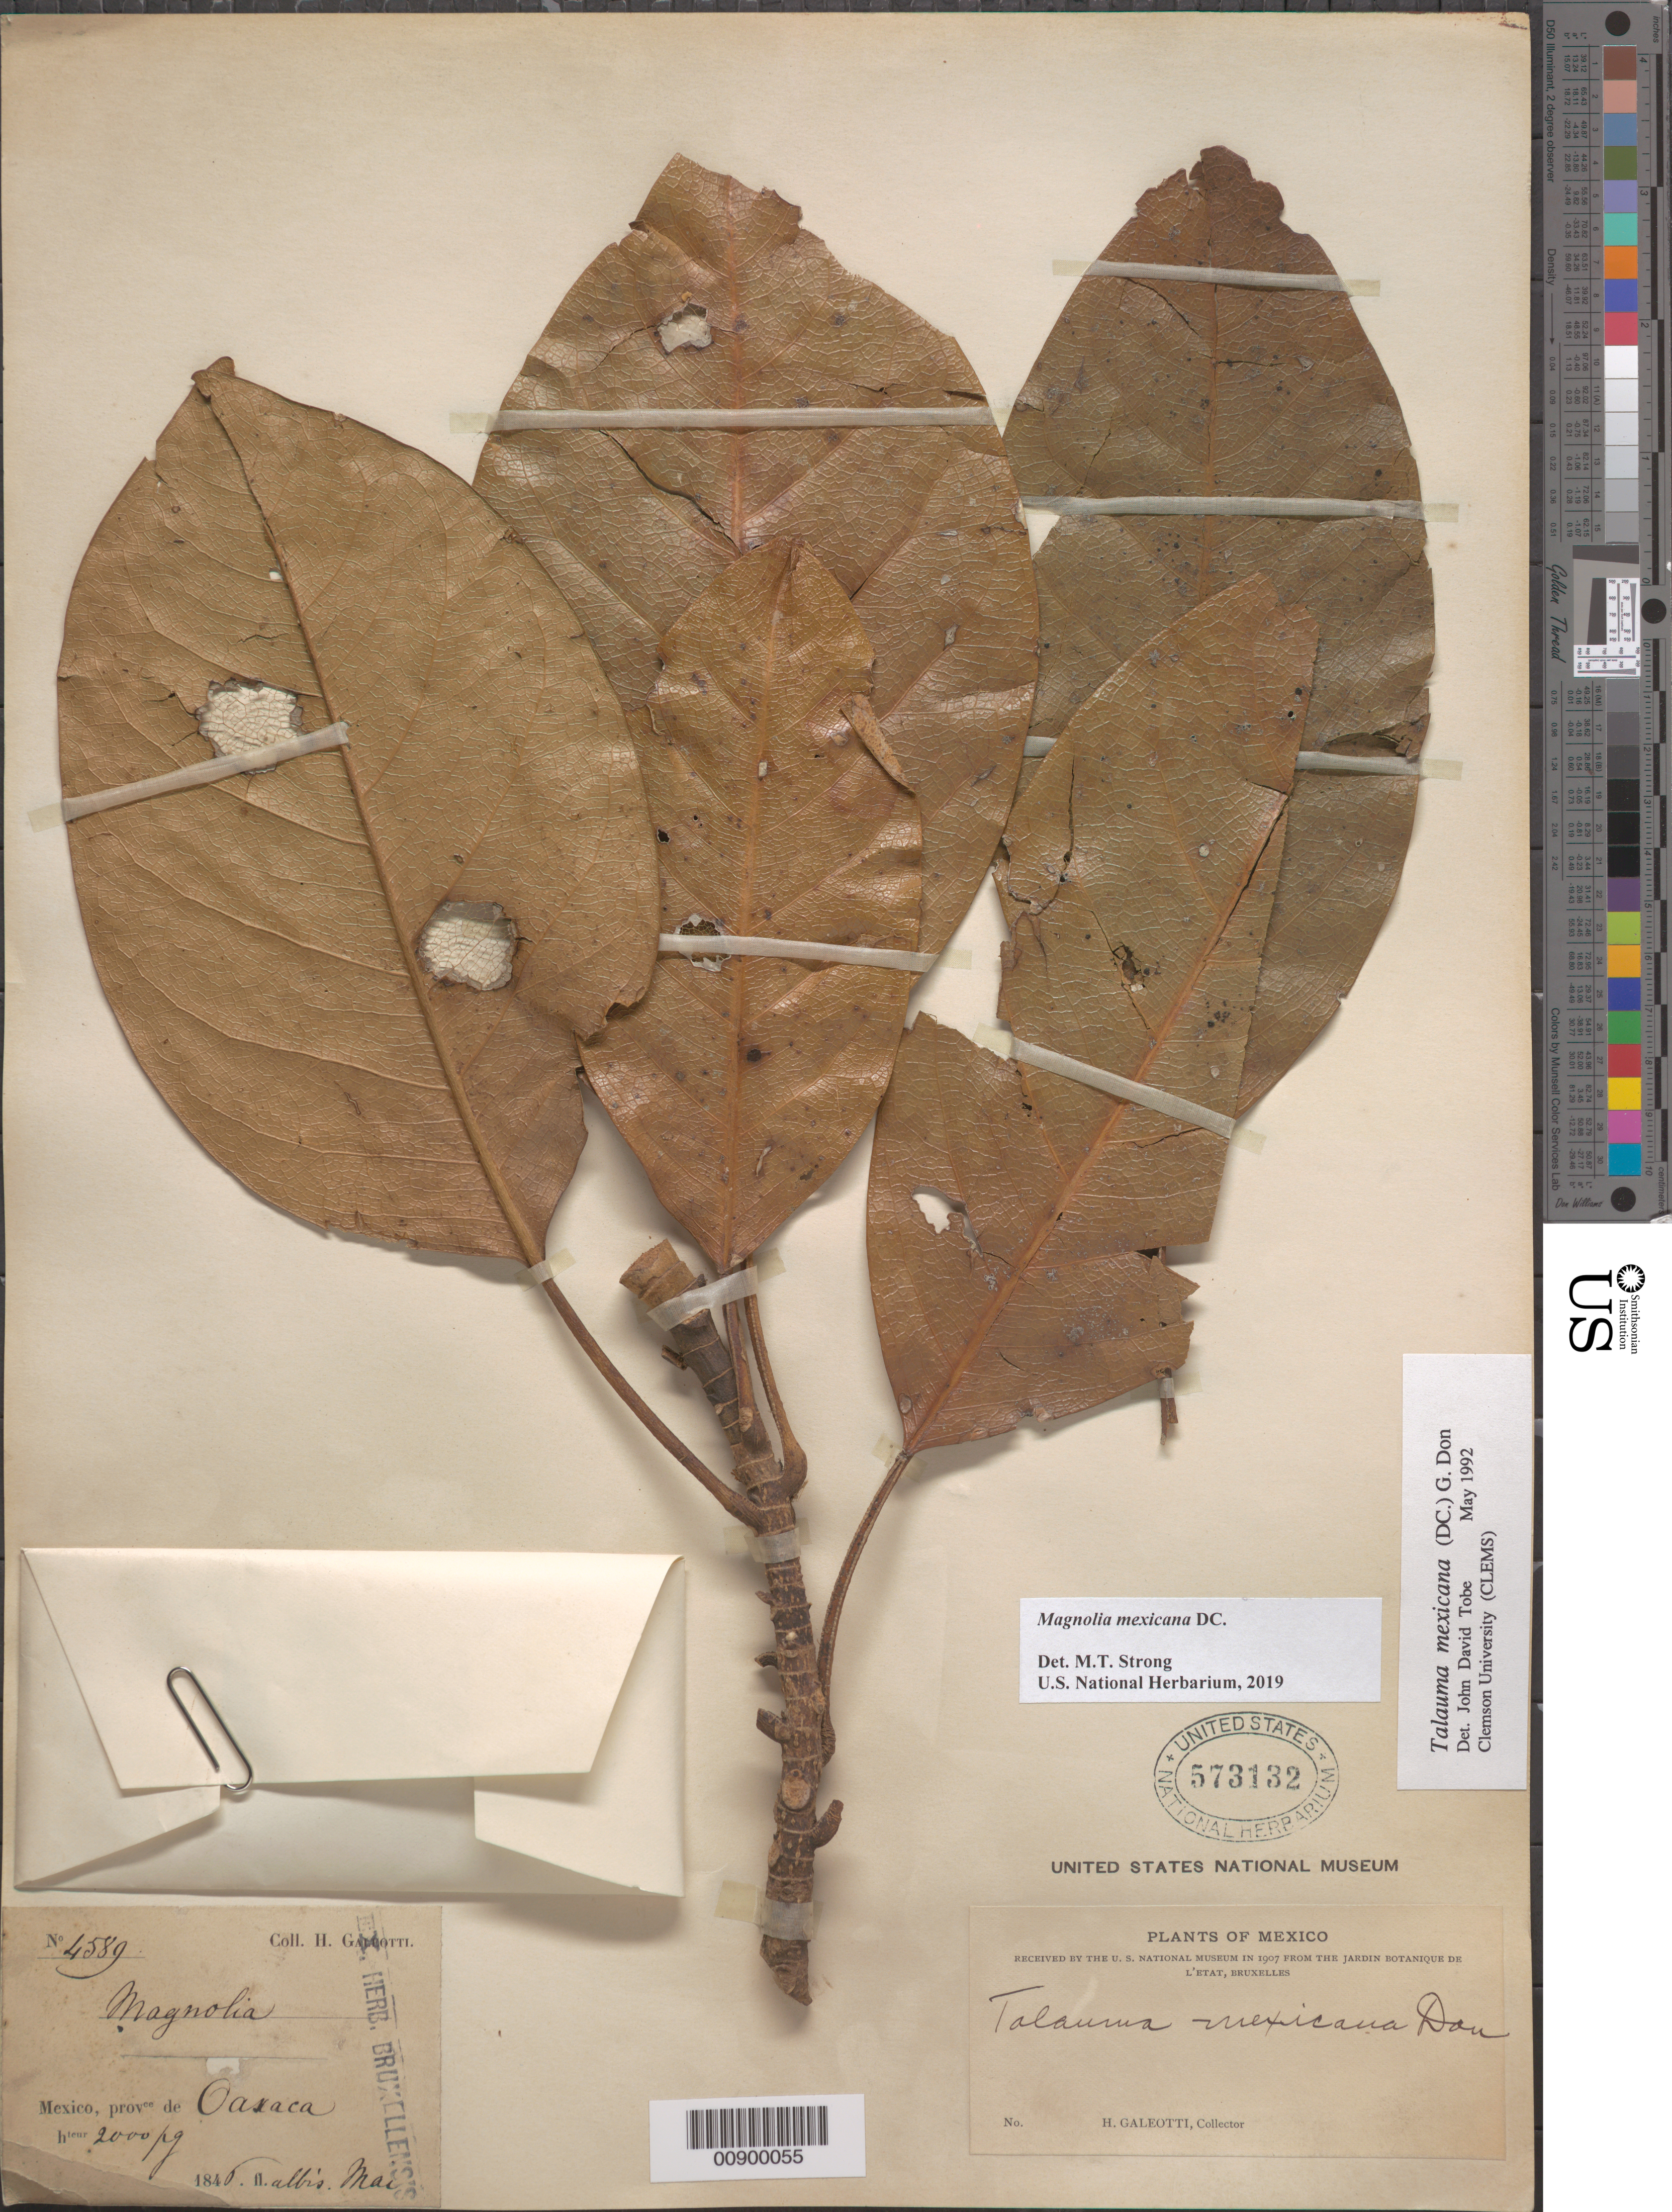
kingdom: Plantae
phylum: Tracheophyta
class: Magnoliopsida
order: Magnoliales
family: Magnoliaceae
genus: Magnolia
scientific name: Magnolia mexicana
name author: DC.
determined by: Strong, Mark T., (BOT), Smithsonian Institution - National Museum of Natural History (UNITED STATES)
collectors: H. G. Galeotti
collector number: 4589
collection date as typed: May 1840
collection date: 1840-05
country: Mexico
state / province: Oaxaca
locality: Oaxaca.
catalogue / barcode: US 573132